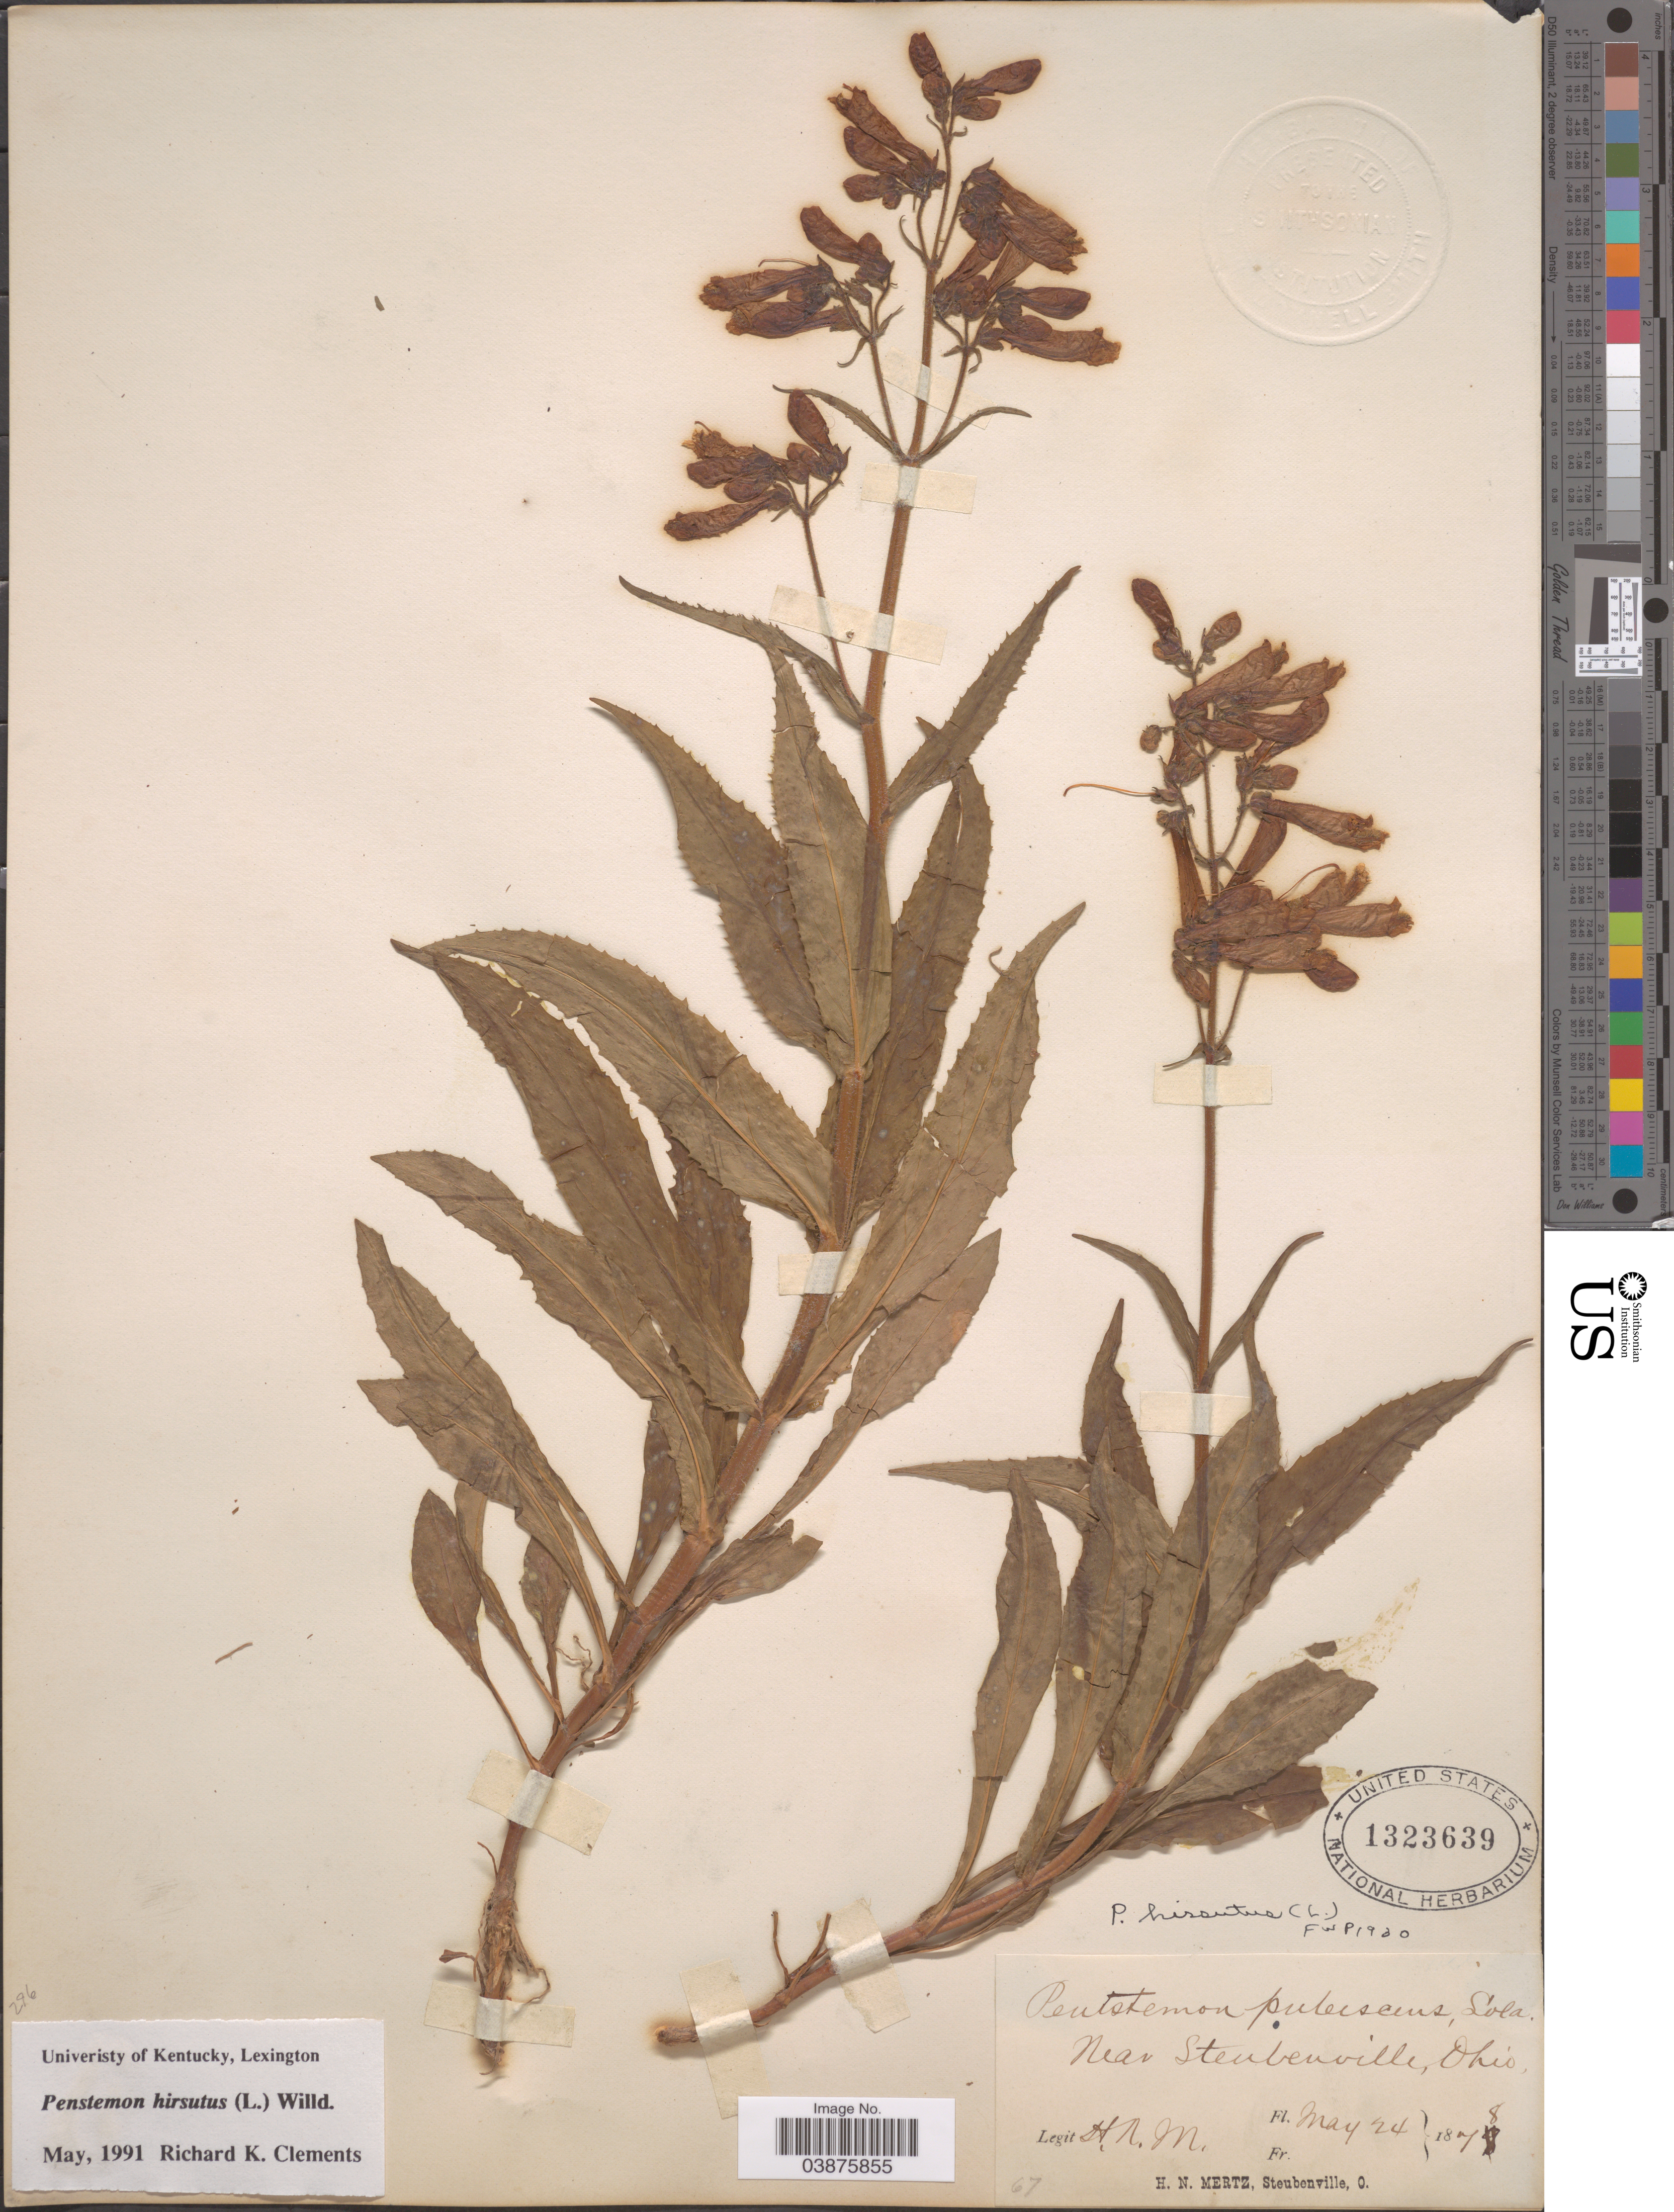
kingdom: Plantae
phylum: Tracheophyta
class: Magnoliopsida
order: Lamiales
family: Plantaginaceae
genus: Penstemon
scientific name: Penstemon hirsutus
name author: (L.) Willd.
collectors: H. Mertz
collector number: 67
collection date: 1878-05-24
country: United States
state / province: Ohio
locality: Near Steubenville.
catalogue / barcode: US 1323639